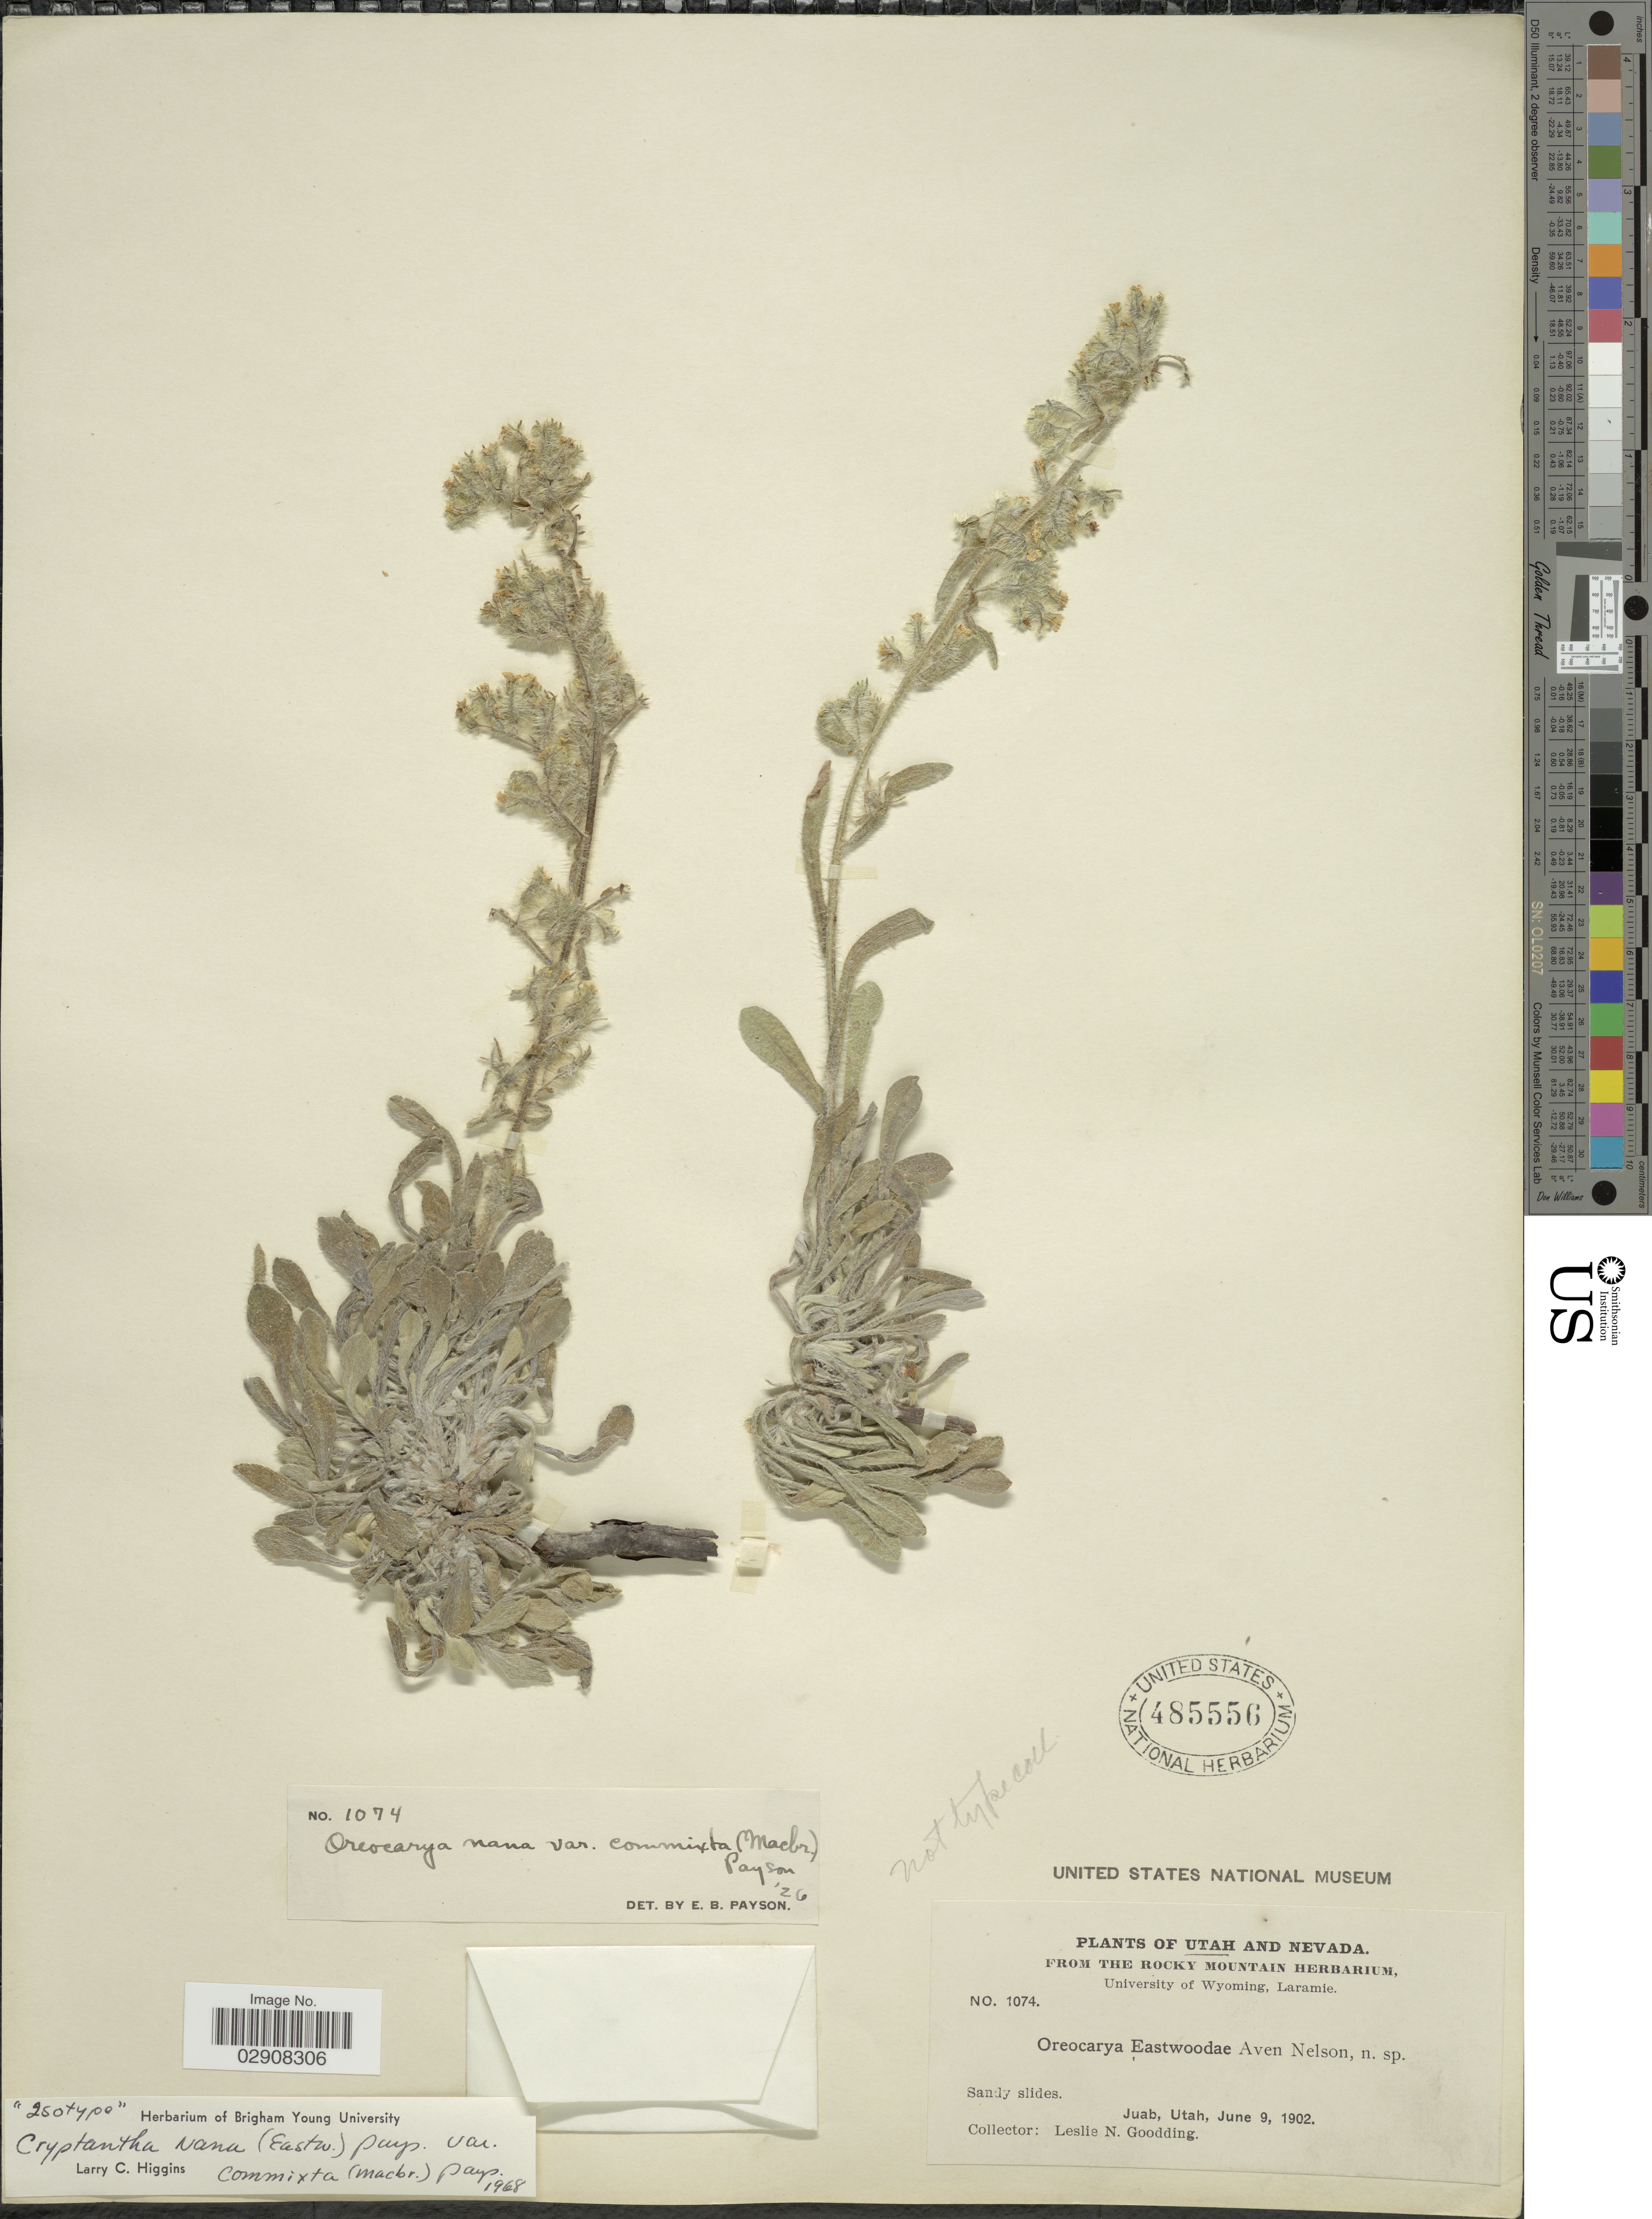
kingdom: Plantae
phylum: Tracheophyta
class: Magnoliopsida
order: Boraginales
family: Boraginaceae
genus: Cryptantha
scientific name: Cryptantha nana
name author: (Eastw.) Payson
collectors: L. N. Goodding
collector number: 1074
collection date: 1902-06-09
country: United States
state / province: Utah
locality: Sandy slides. Juab.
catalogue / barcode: US 485556